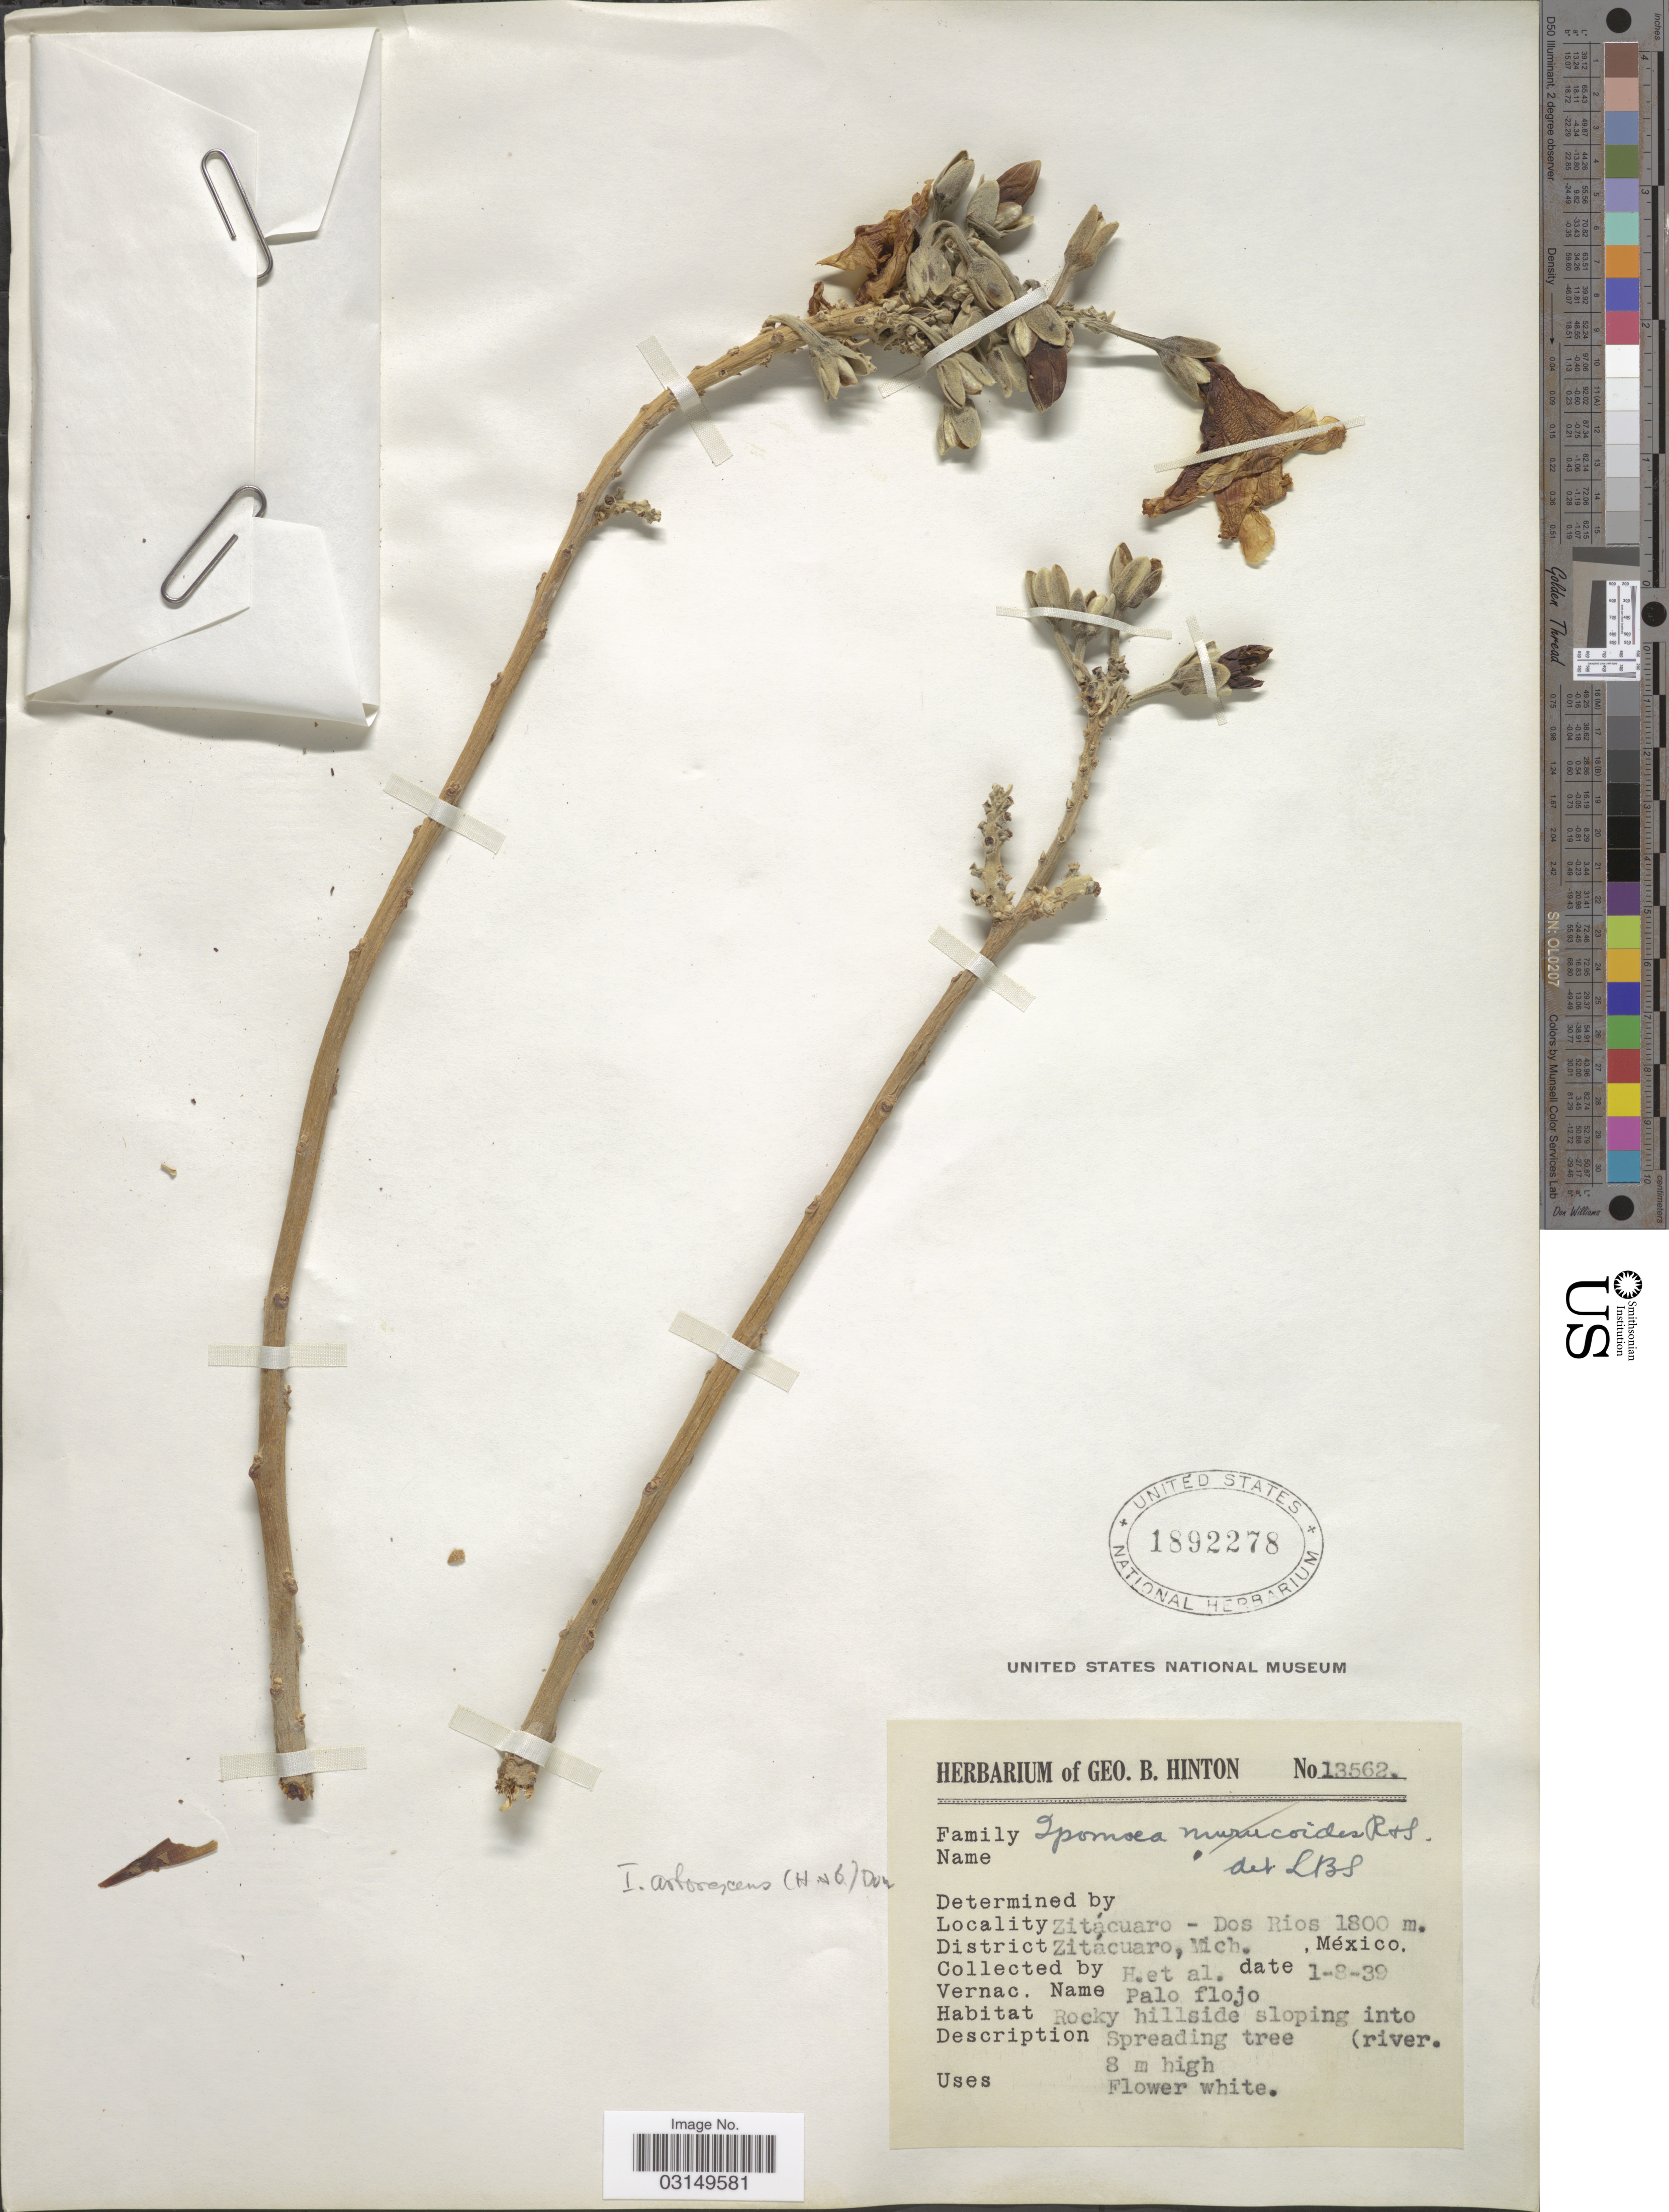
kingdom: Plantae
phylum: Tracheophyta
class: Magnoliopsida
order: Solanales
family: Convolvulaceae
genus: Ipomoea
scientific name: Ipomoea arborescens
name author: (Humb. & Bonpl. ex Willd.) G. Don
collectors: G. B. Hinton & et al.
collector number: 13562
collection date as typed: Transcribed d/m/y: 1/8/39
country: Mexico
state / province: Michoacán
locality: Zitácuaro - Dos Rios. District Zitácuaro.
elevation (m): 1800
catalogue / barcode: US 1892278